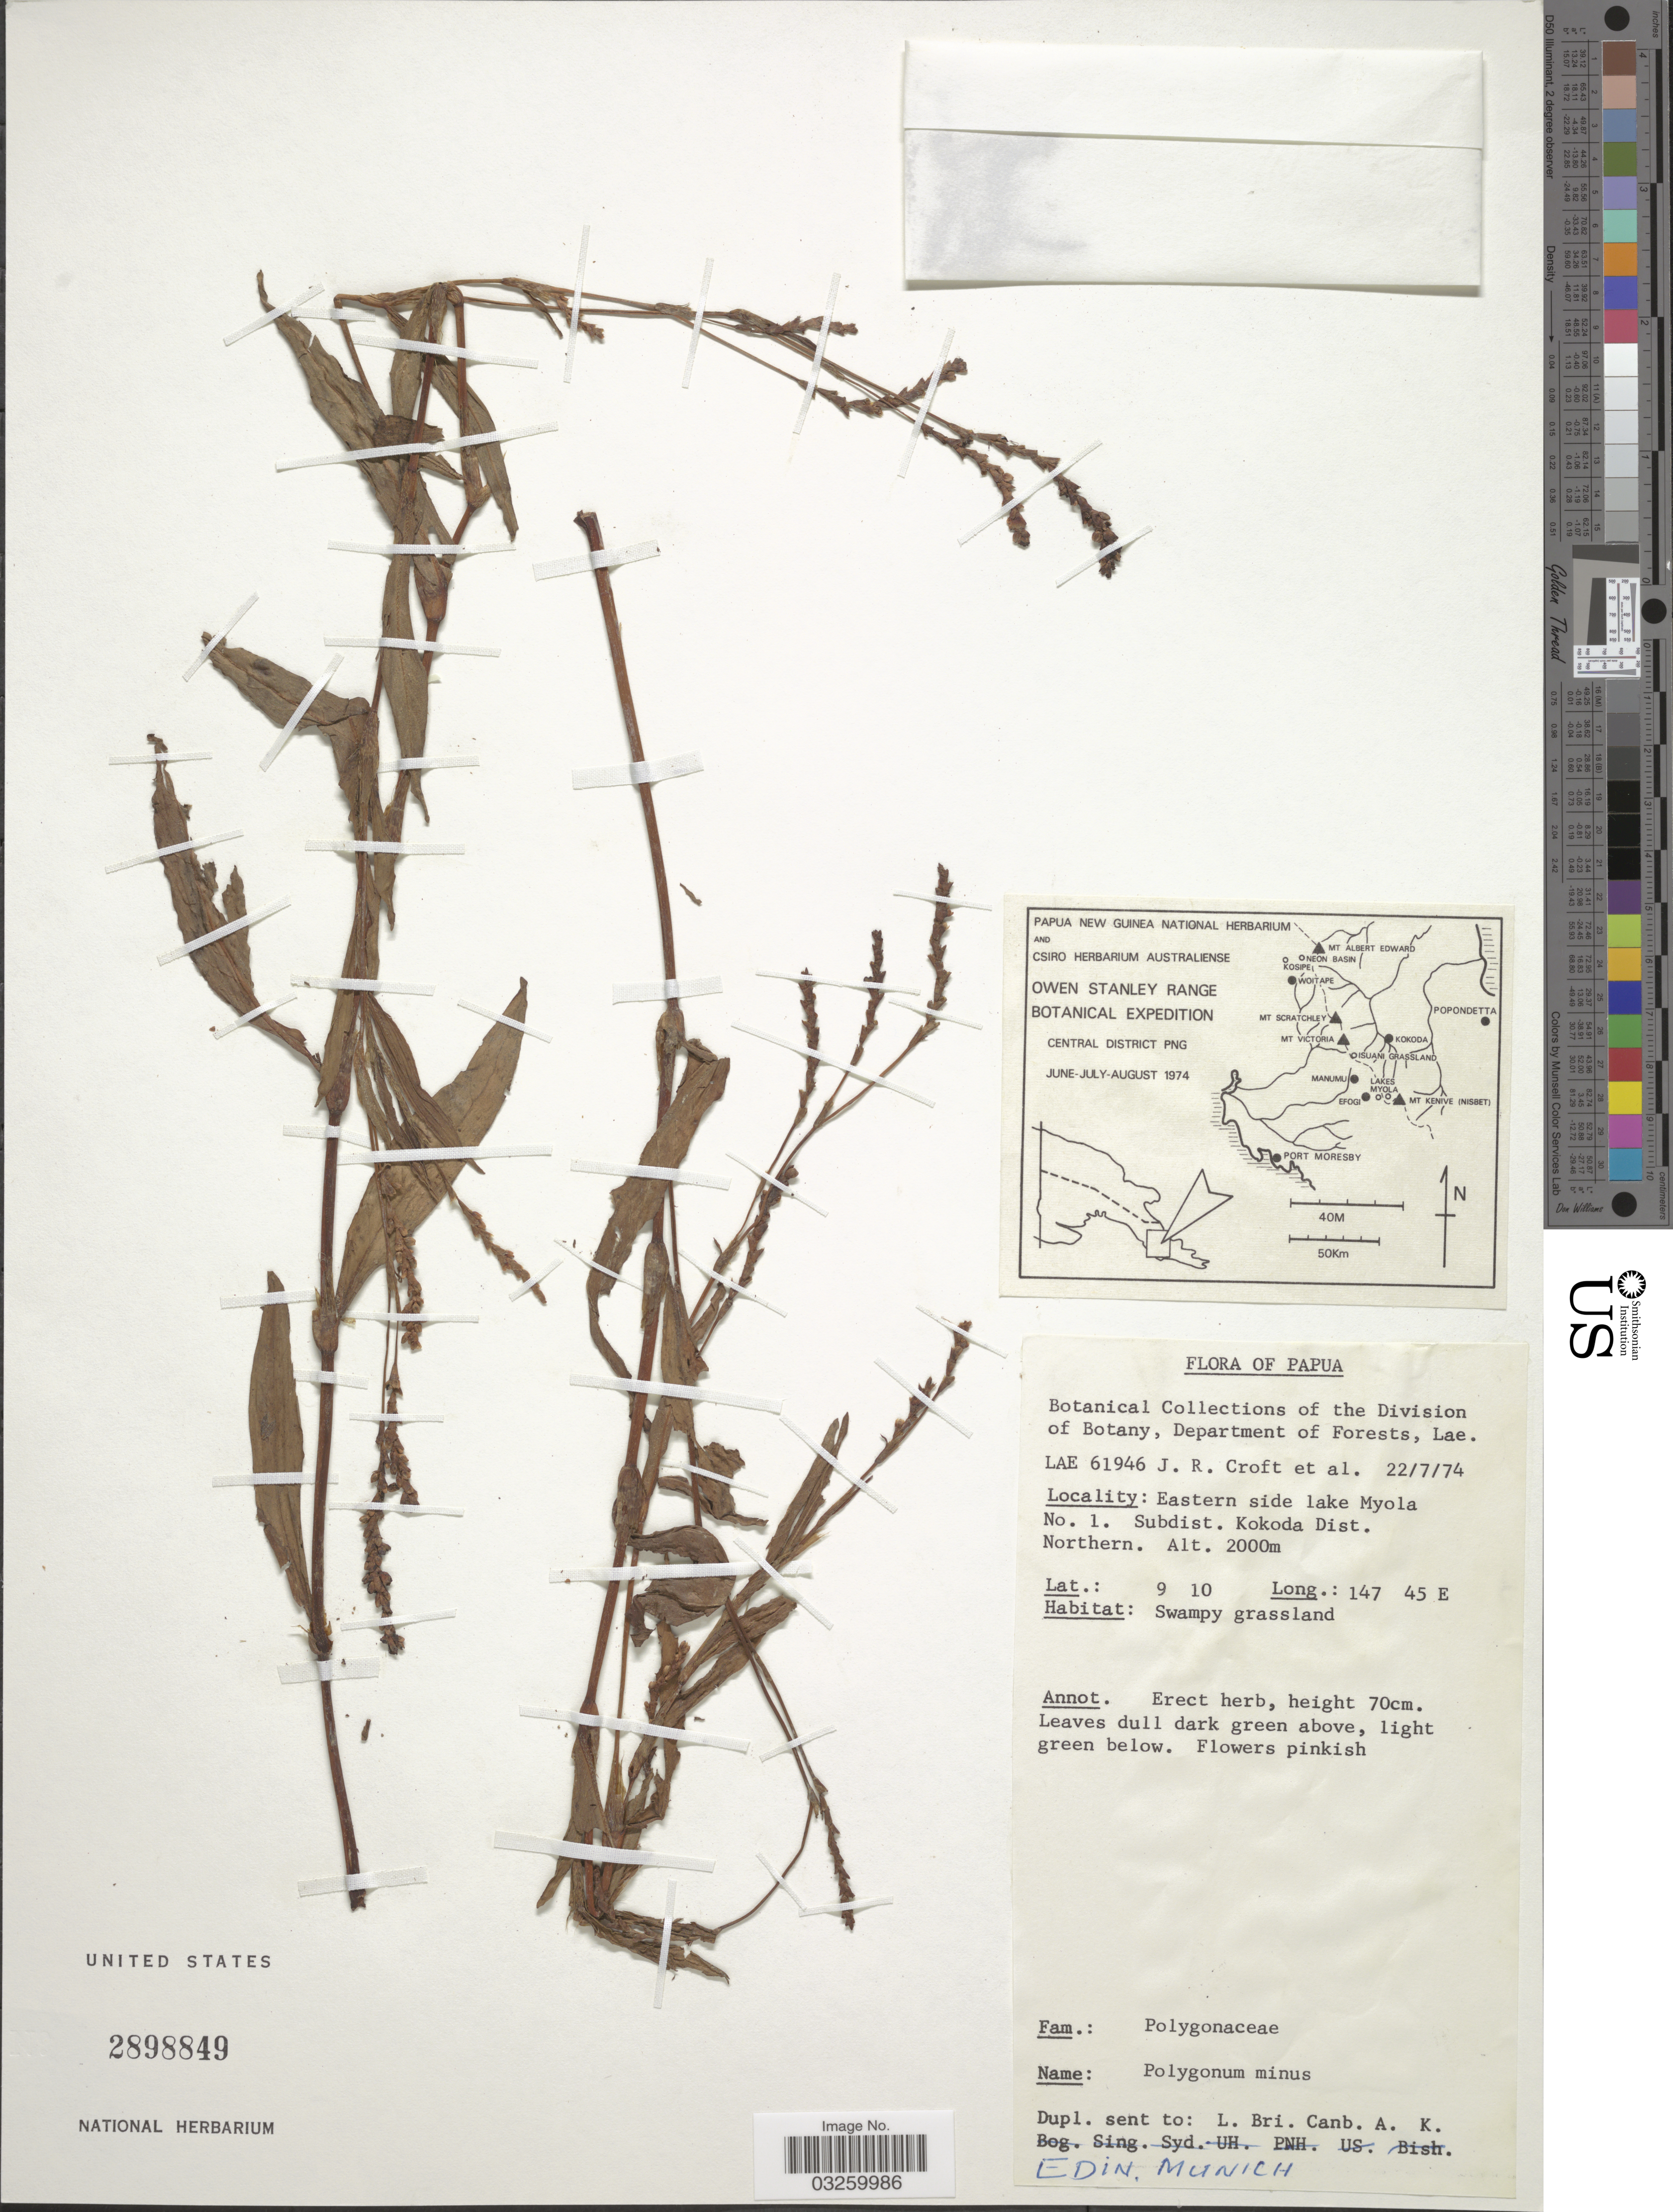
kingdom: Plantae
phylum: Tracheophyta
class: Magnoliopsida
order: Caryophyllales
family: Polygonaceae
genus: Persicaria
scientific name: Persicaria minor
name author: (Huds.) Opiz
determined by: Wagner, W. L., (BOT), Smithsonian Institution - National Museum of Natural History (UNITED STATES)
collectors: J. R. Croft & et al.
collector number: LAE61946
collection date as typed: Transcribed d/m/y: 22/7/74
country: Papua New Guinea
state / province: Northern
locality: Papua. Eastern side lake Myola No. 1. Subdist. Kokoda Dist. Northern.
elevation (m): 2000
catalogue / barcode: US 2898849